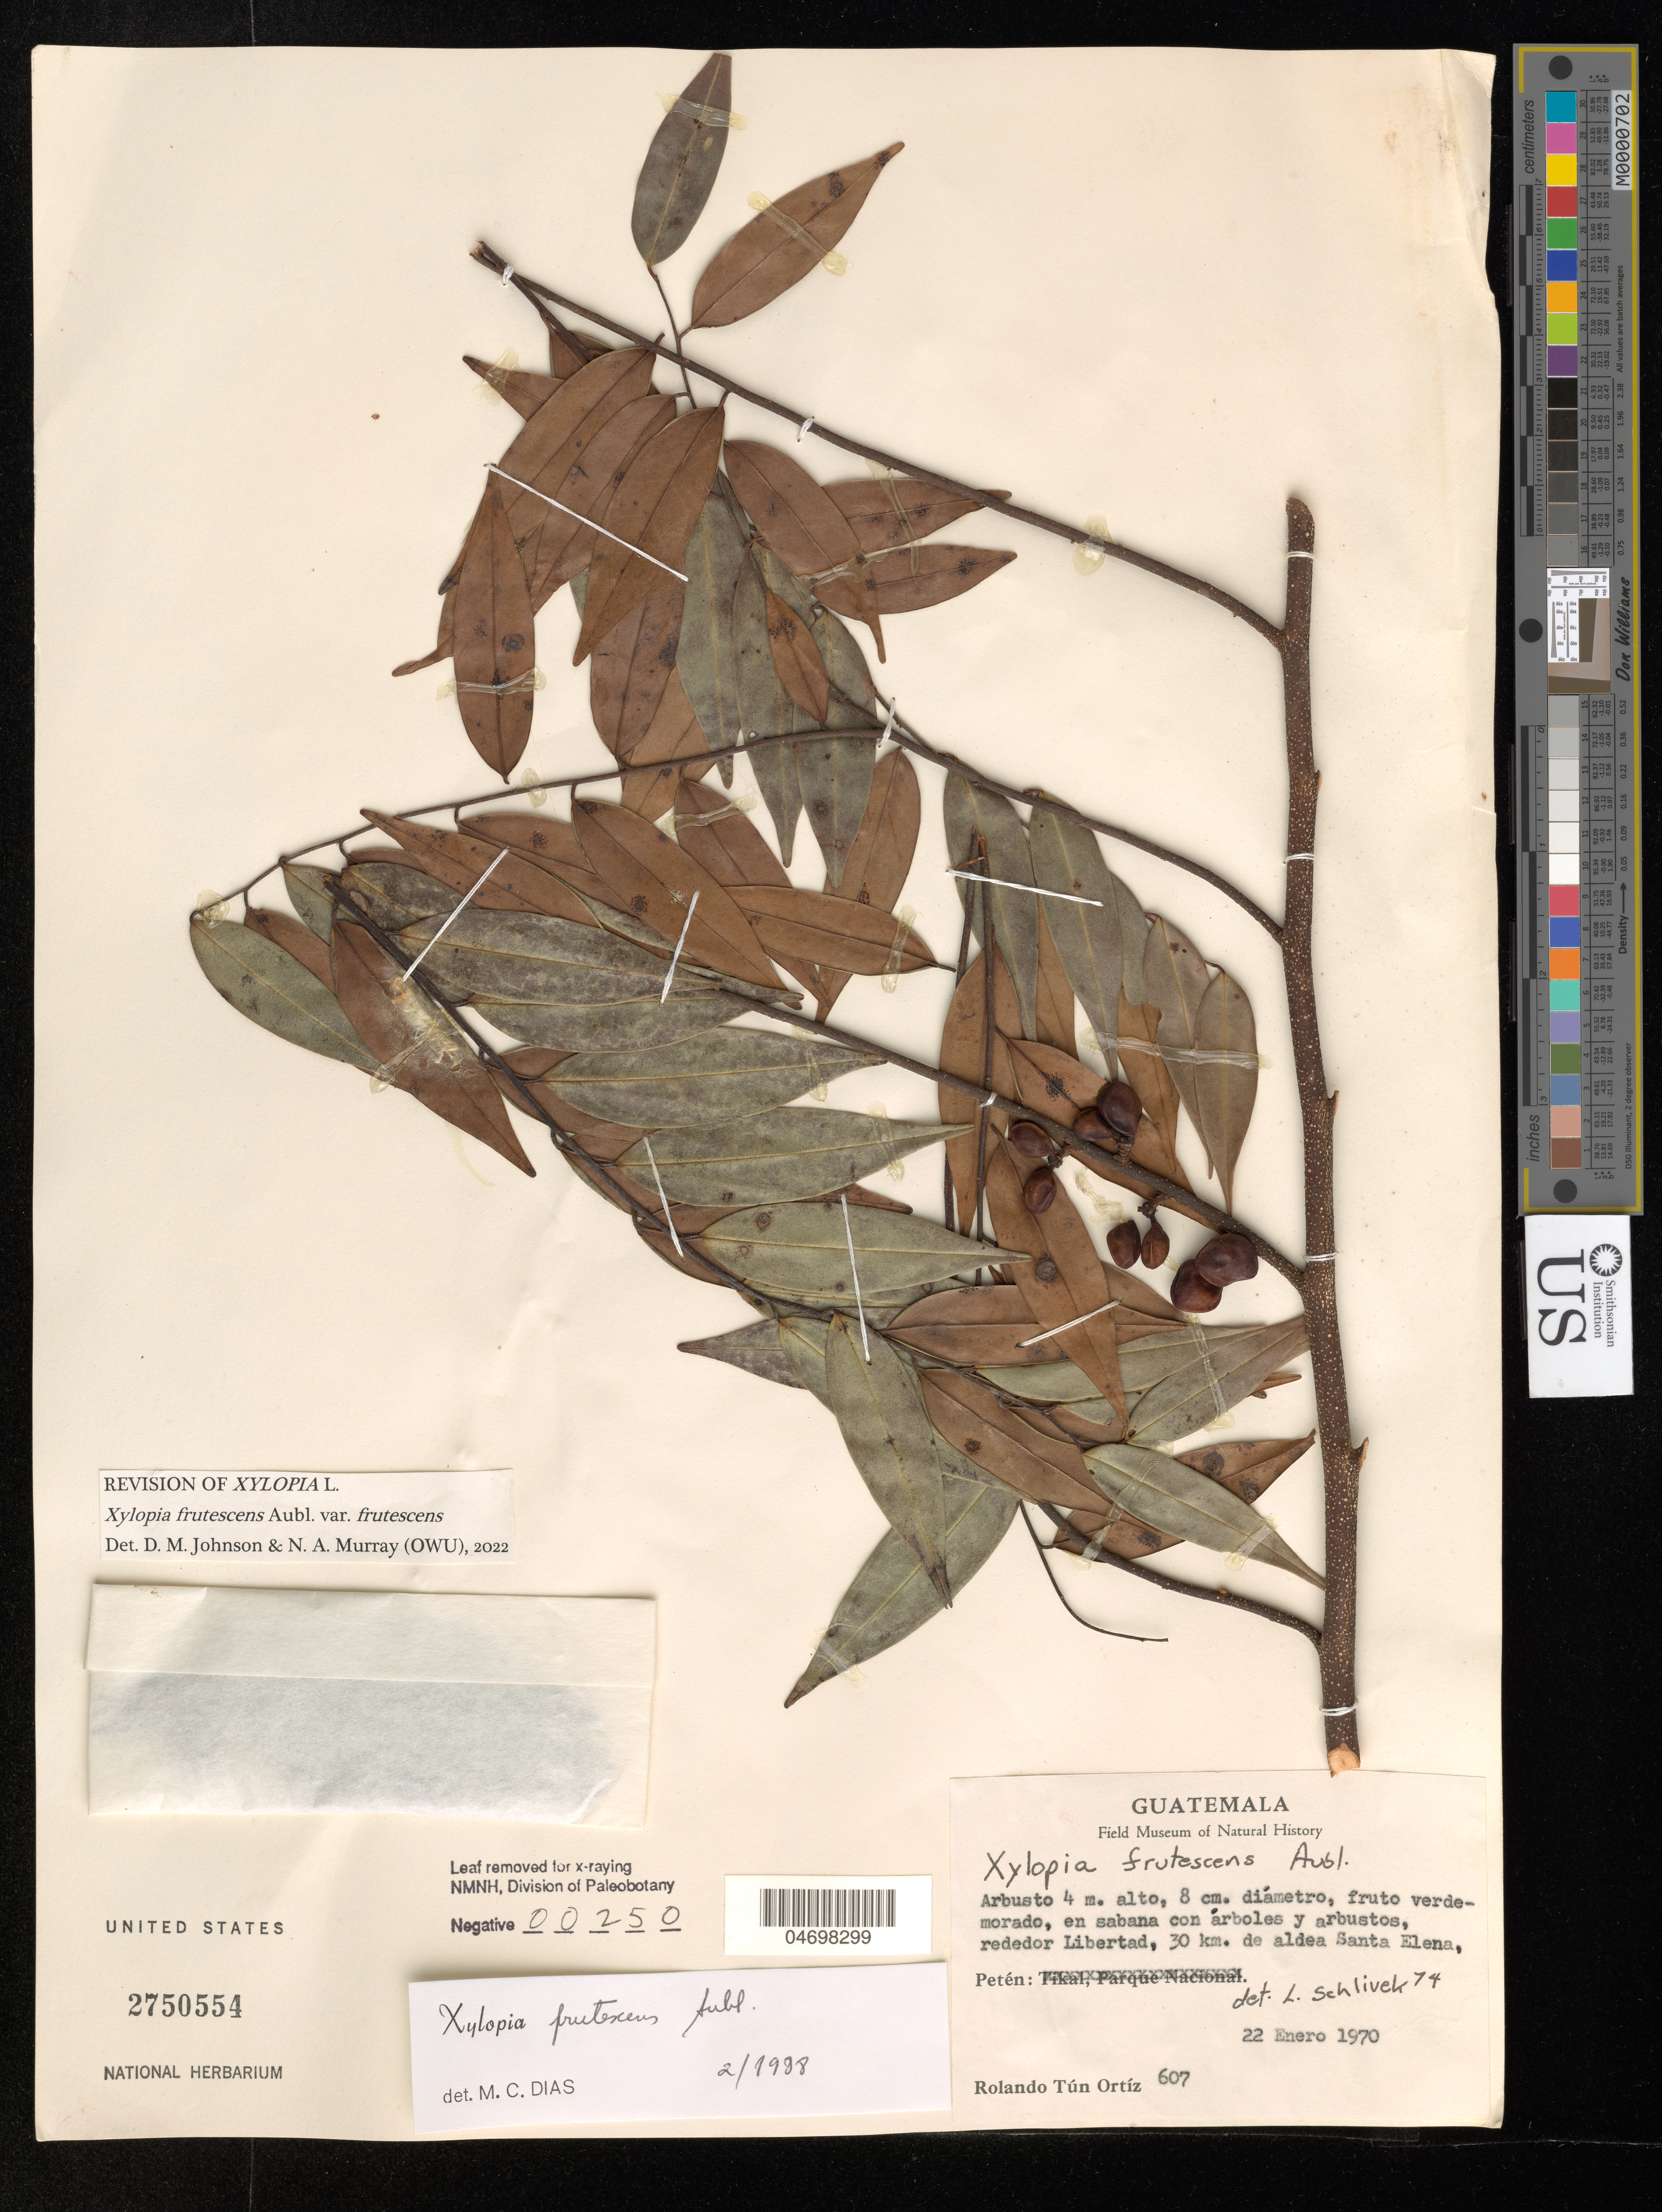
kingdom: Plantae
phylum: Tracheophyta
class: Magnoliopsida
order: Magnoliales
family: Annonaceae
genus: Xylopia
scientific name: Xylopia frutescens var. frutescens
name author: Aubl.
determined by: Johnson, D. M.; Murray, N. A.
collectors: R. T. Ortíz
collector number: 607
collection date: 1970-01-22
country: Guatemala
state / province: El Petén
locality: Alrededor de Libertad, 30 km. de Santa Elena.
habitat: En sabana con arboles y arbustos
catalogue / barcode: US 2750554